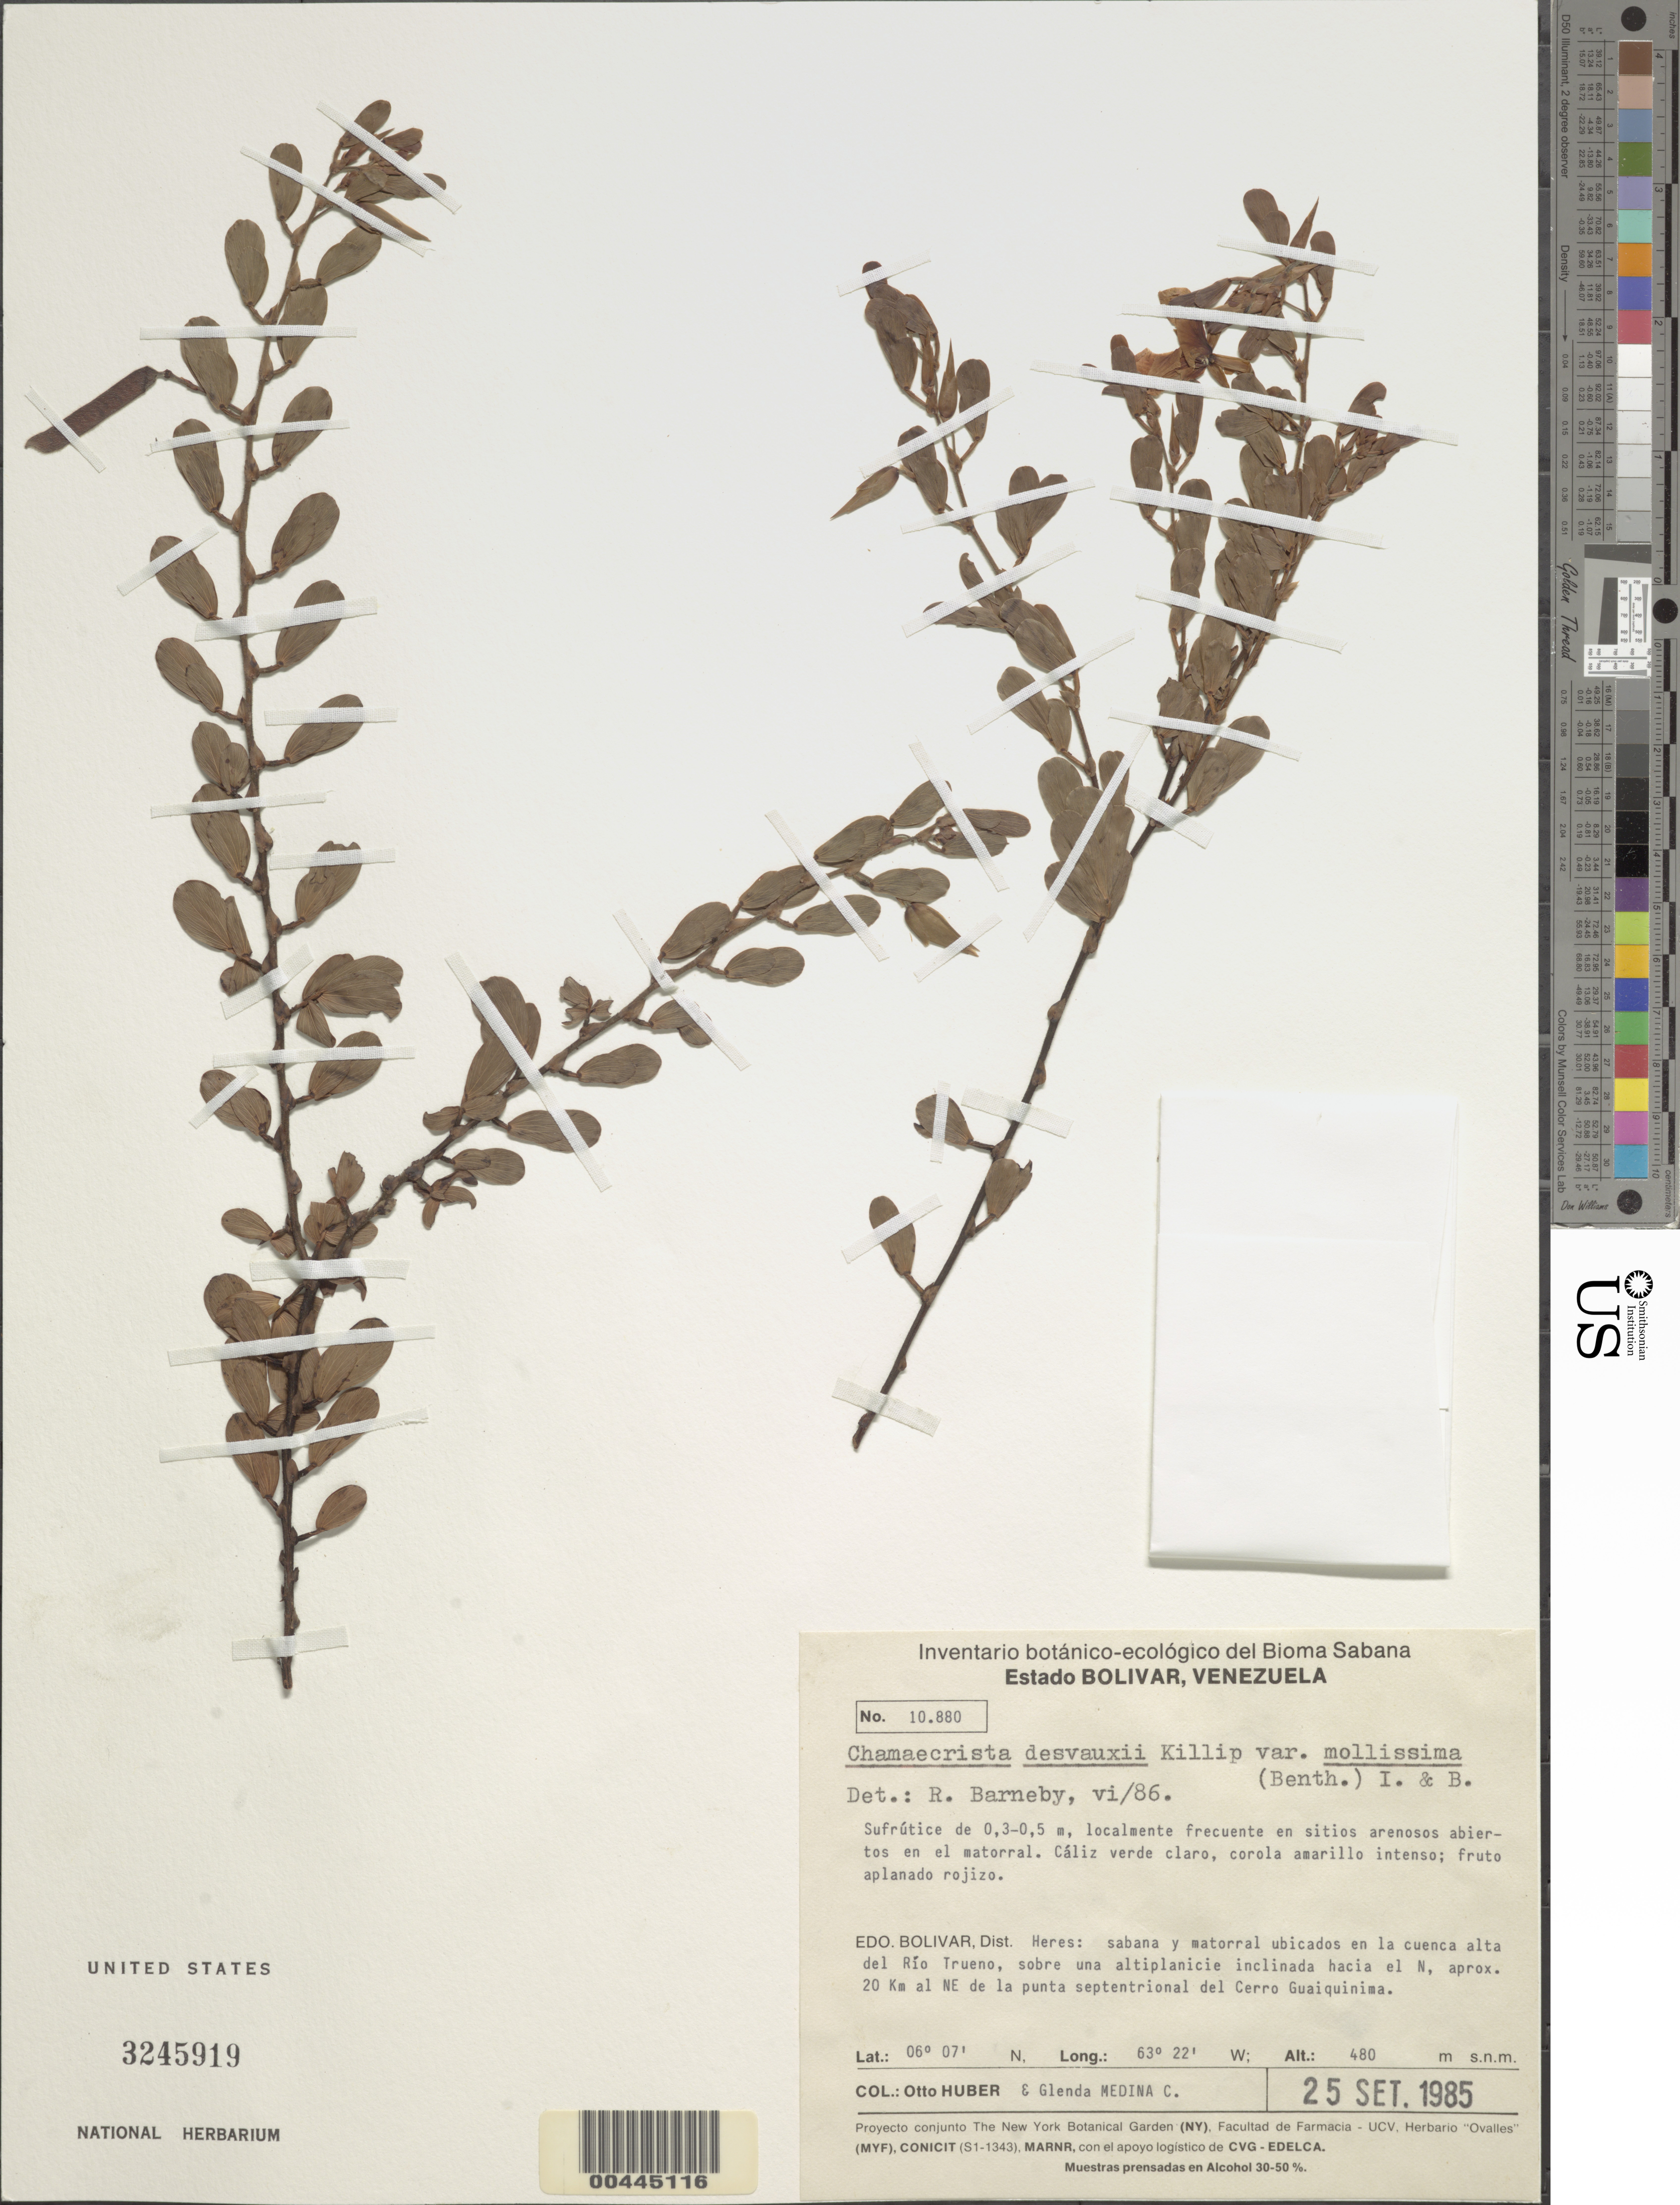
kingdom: Plantae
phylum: Tracheophyta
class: Magnoliopsida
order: Fabales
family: Fabaceae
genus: Chamaecrista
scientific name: Chamaecrista desvauxii var. mollissima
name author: (Benth.) H.S. Irwin & Barneby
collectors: O. Huber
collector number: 11827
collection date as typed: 25 Sep 1985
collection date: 1985-09-25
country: Venezuela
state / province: Bolivar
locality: Heres, rio trueno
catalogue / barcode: US 3245919